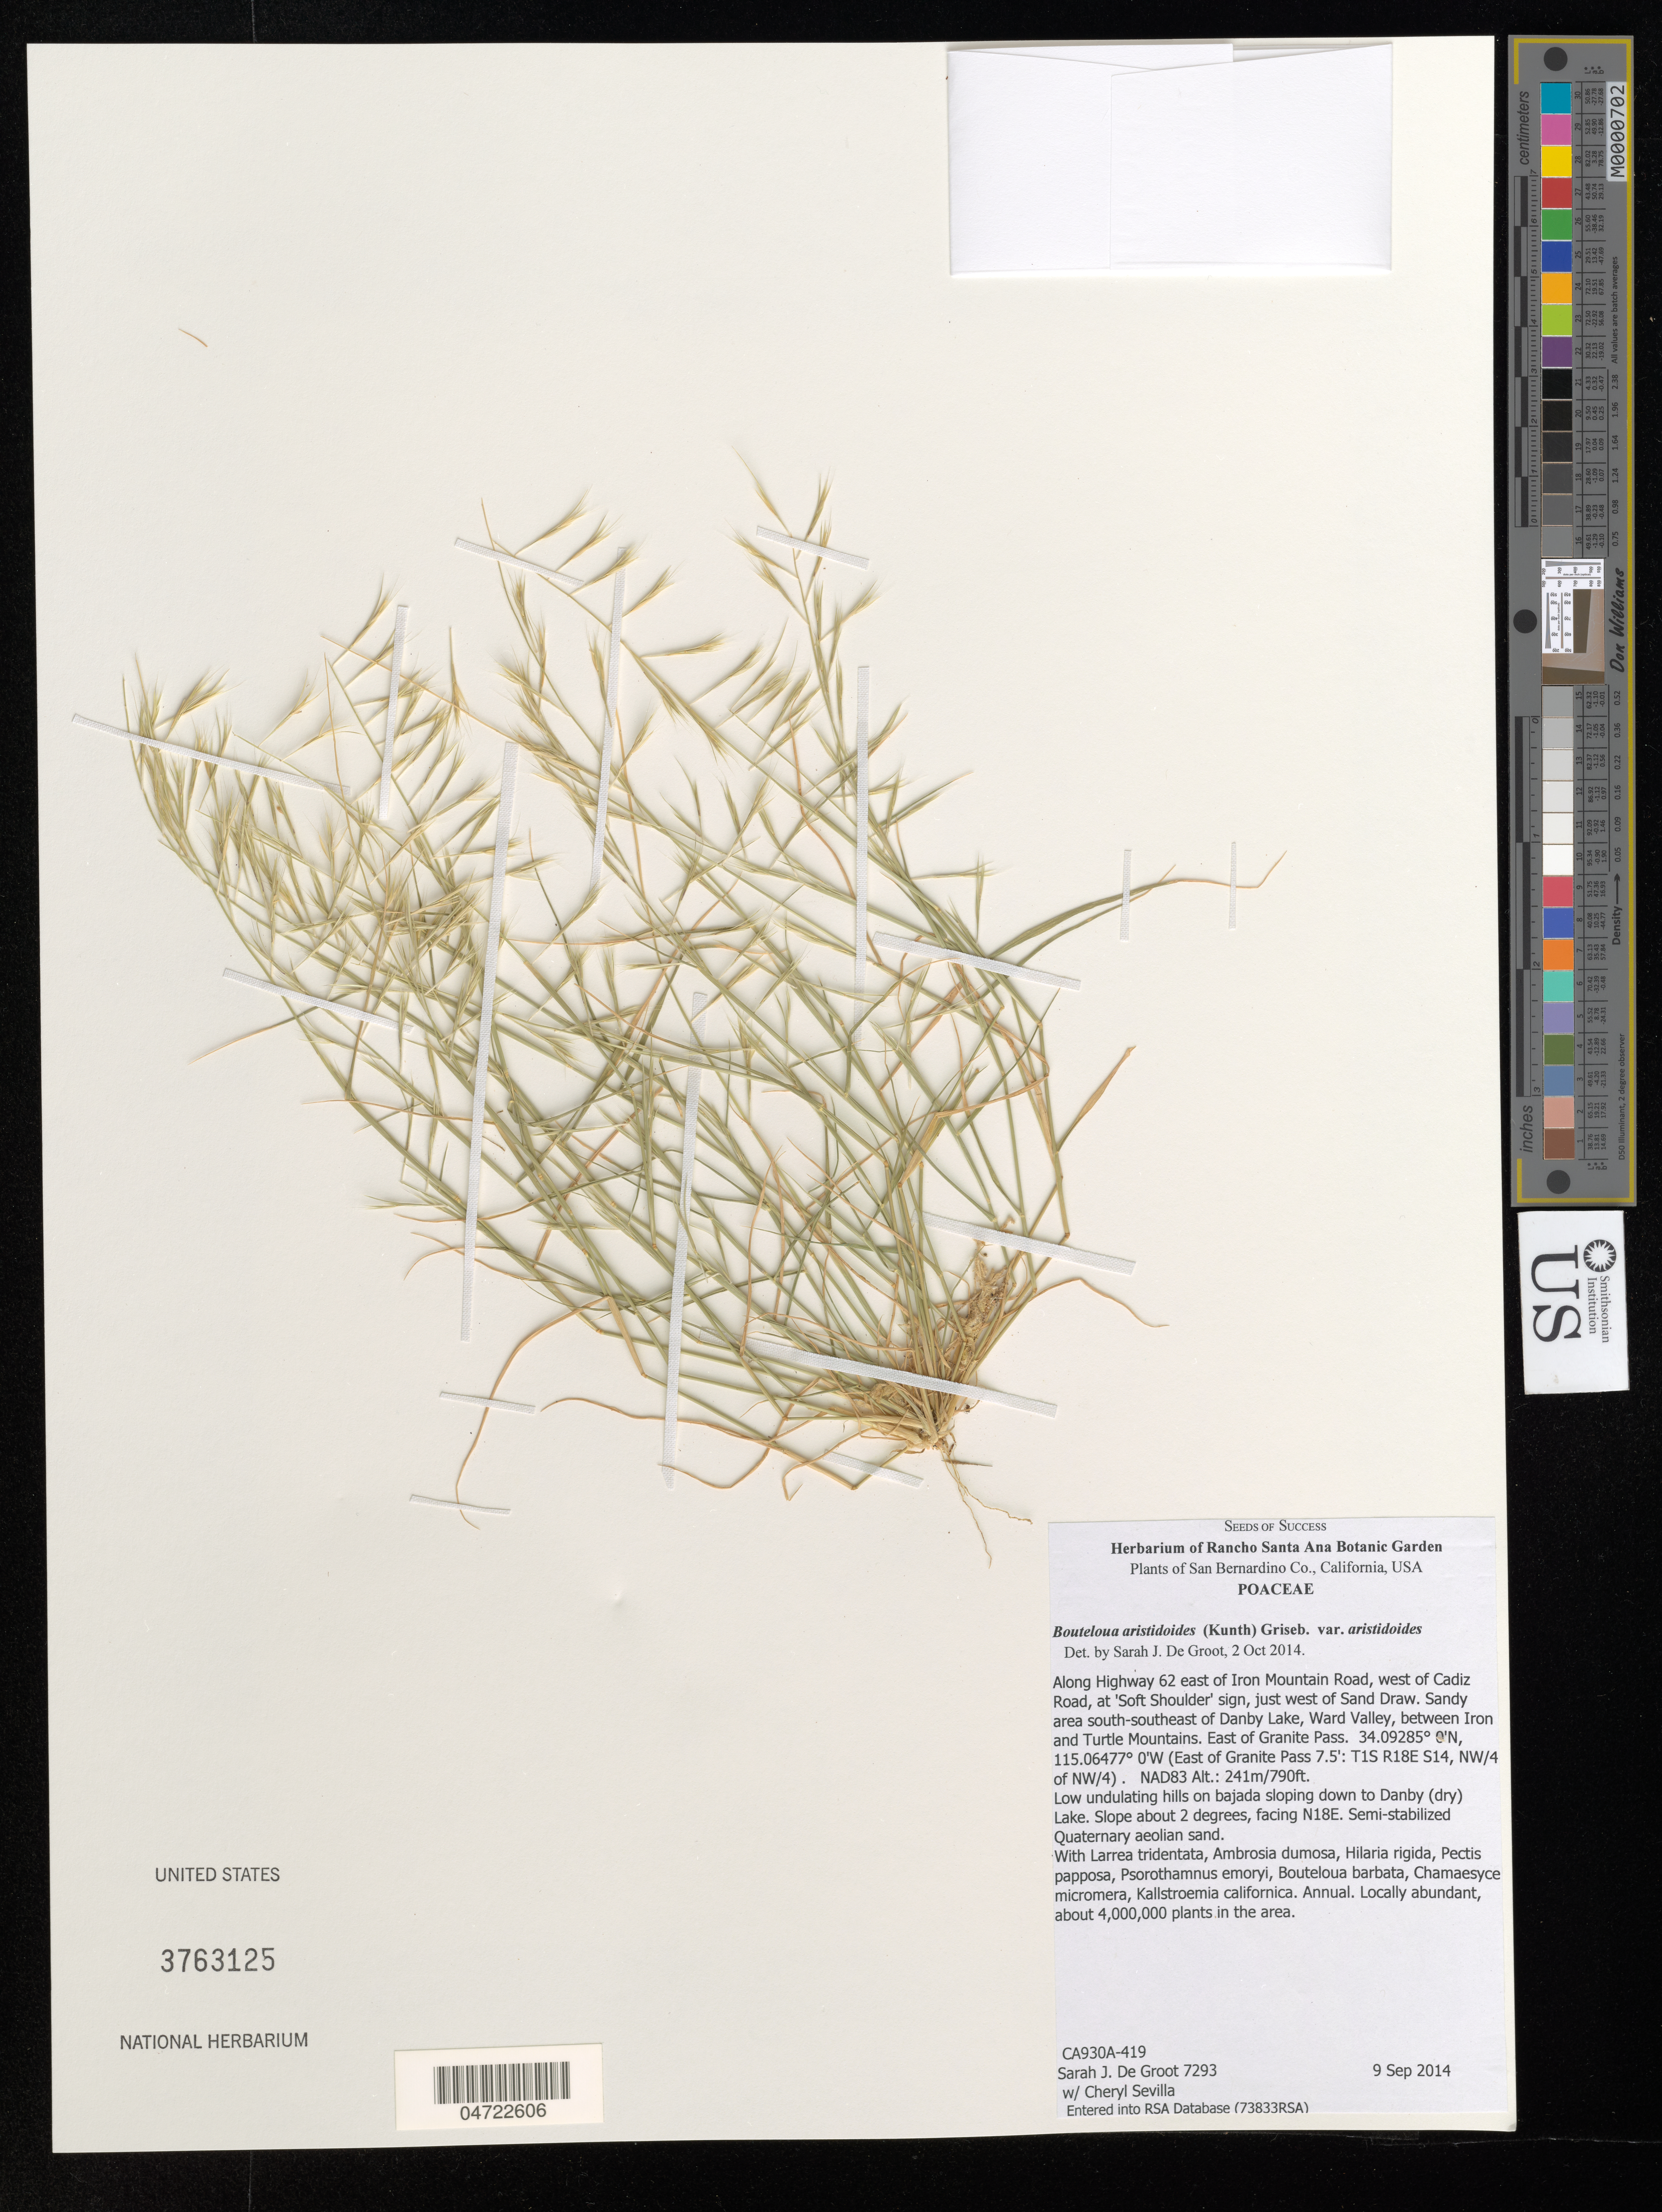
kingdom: Plantae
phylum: Tracheophyta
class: Liliopsida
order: Poales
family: Poaceae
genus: Bouteloua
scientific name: Bouteloua aristidoides var. aristidoides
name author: (Kunth) Griseb.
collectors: S. De Groot & C. Sevilla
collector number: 7293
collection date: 2014-09-09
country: United States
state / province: California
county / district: San Bernardino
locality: San Bernardino Co. Along Highway 62 east of Iron Mountain Road, west of Cadiz Road, at 'Soft Shoulder' sign, just west of Sand Draw,. Sandy area south-southeast of Danby Lake, Ward Valley, between Iron and Turtle Mountains. East of Granite Pass. (East of Granite Pass 7.5': T1S R18E S14, NW/4 of NW/4). Low undulating hills on bajada sloping down to Danby (dry) Lake.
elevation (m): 241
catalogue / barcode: US 3763125